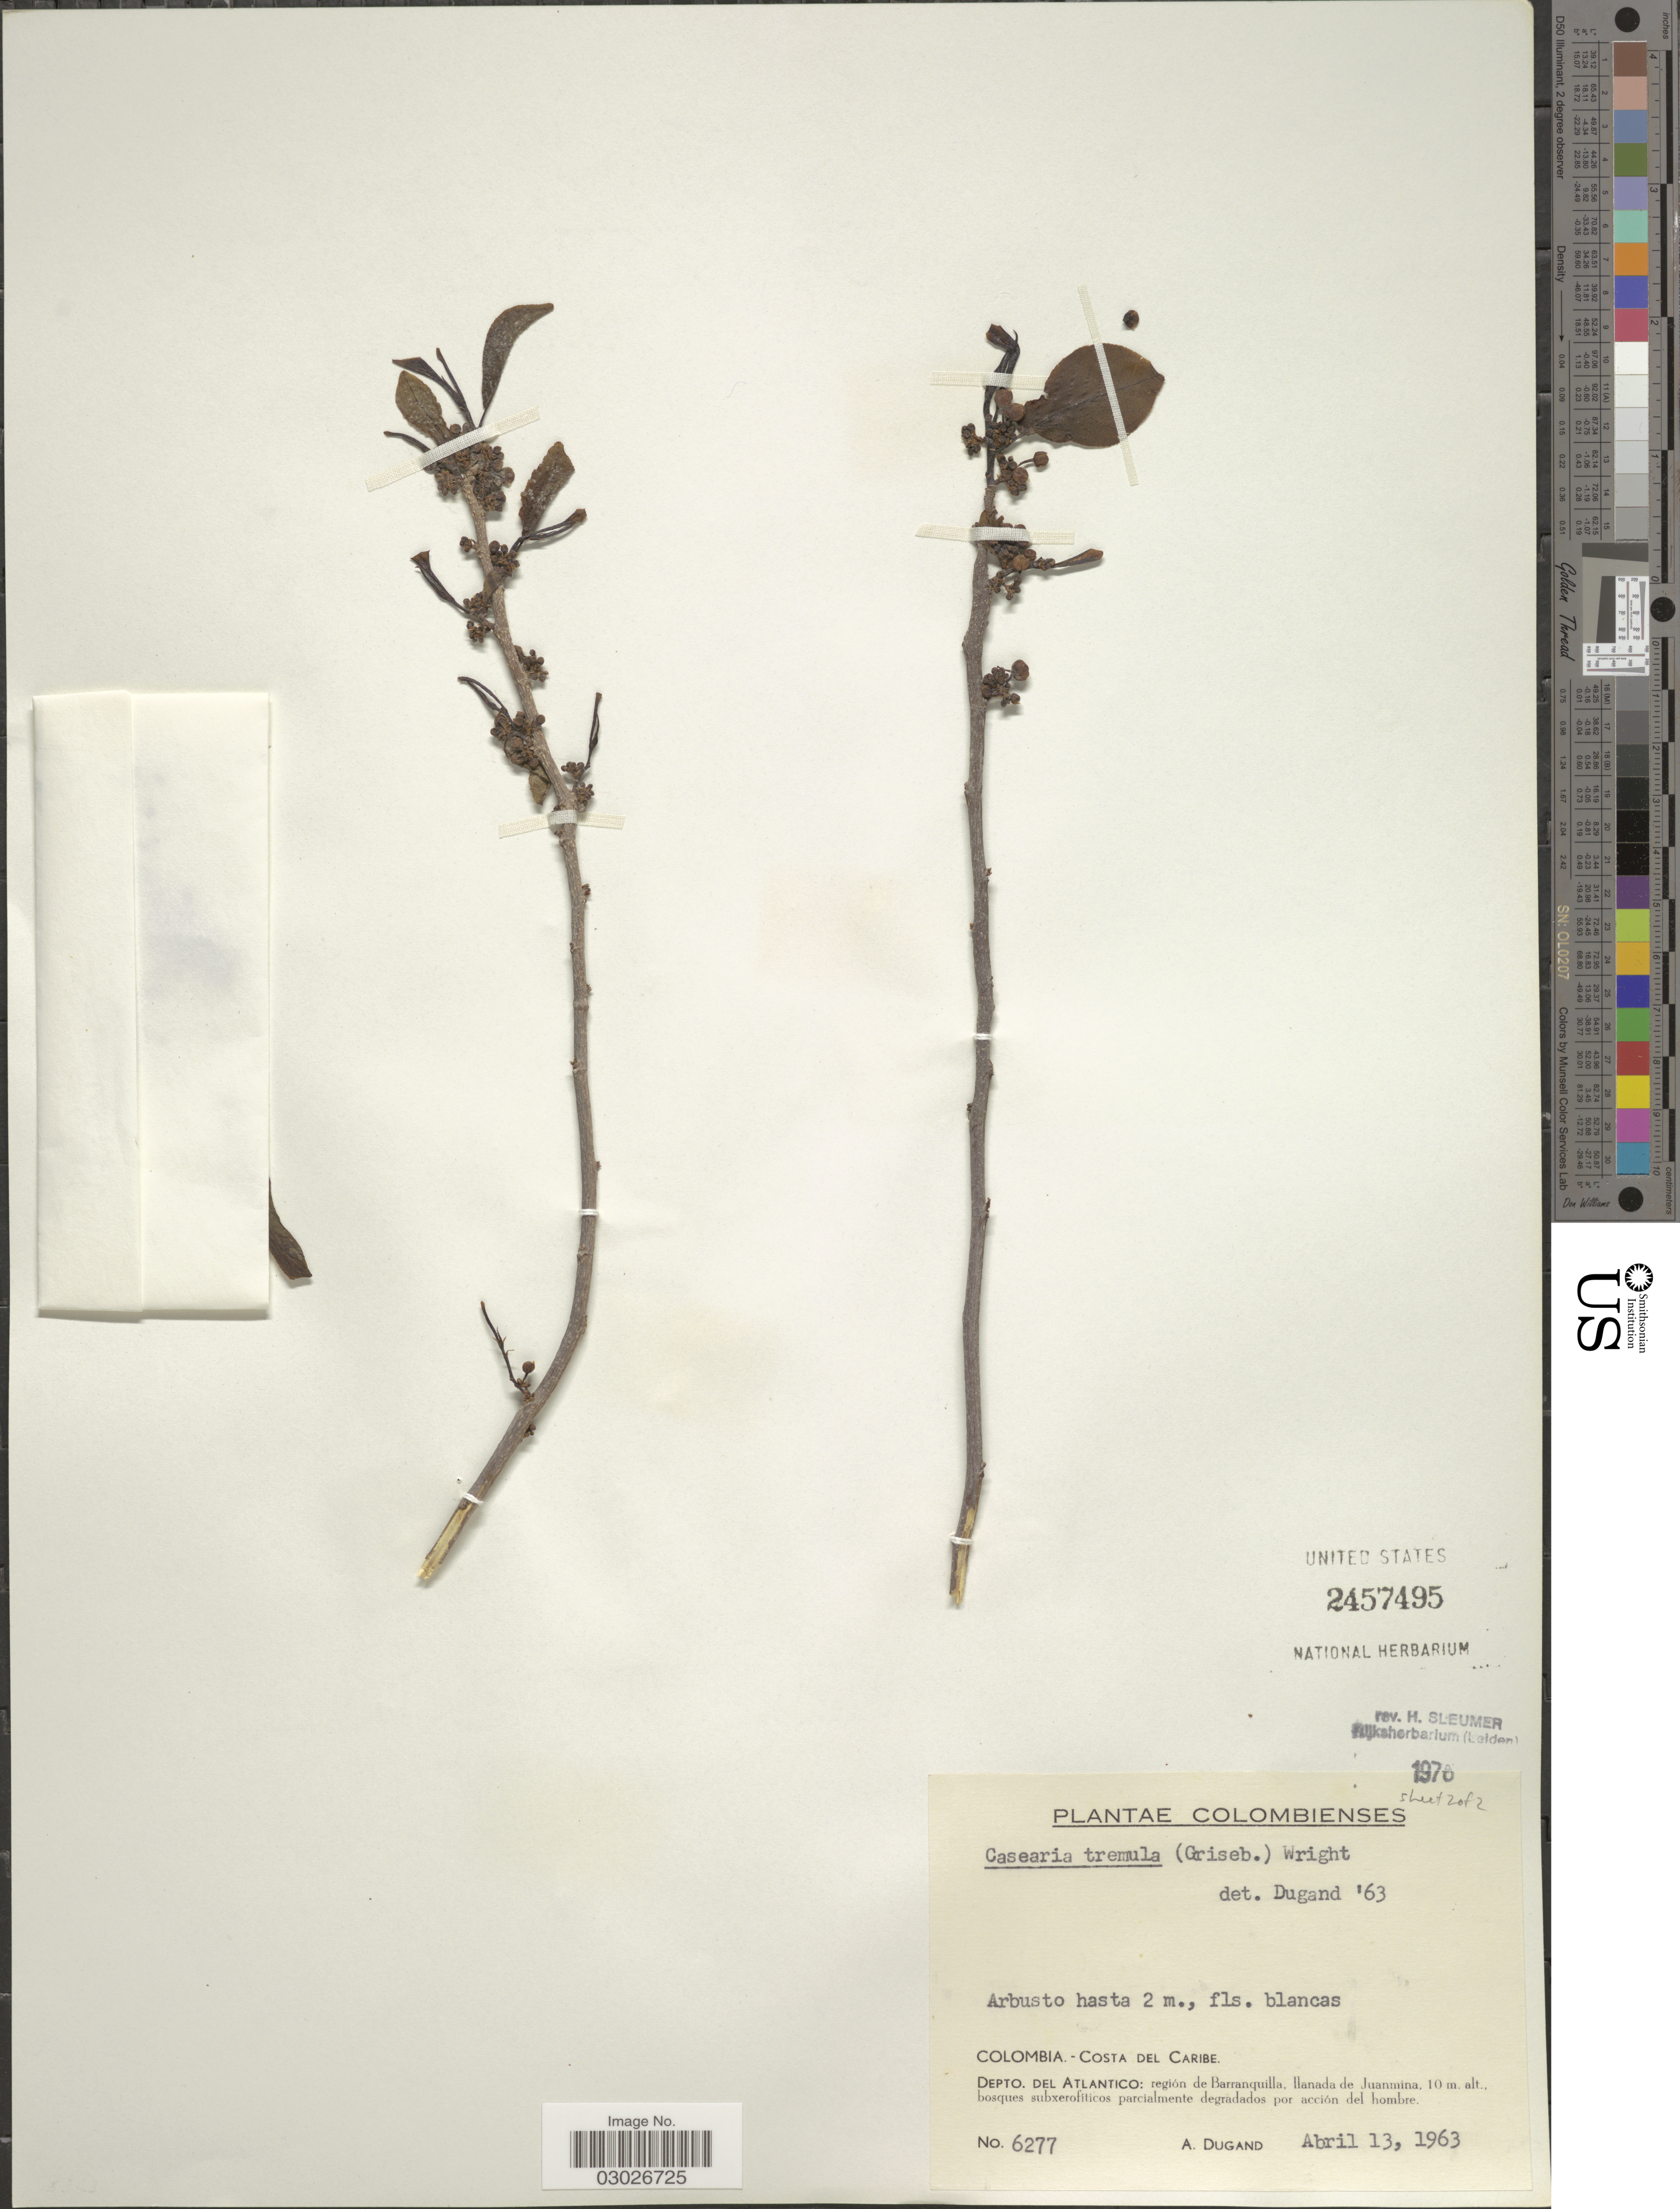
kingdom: Plantae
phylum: Tracheophyta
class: Magnoliopsida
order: Malpighiales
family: Salicaceae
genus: Casearia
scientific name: Casearia tremula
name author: (Griseb.) Griseb. ex C. Wright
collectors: A. Dugand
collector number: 6277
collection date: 1963-04-13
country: Colombia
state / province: Atlántico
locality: Costa del Caribe. Depto. del Atlantico: región de Barranquilla, llanada de Juanmina, bosques subxerofíticos parcialmente degradados por acción del hombre.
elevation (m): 10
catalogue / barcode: US 2457495